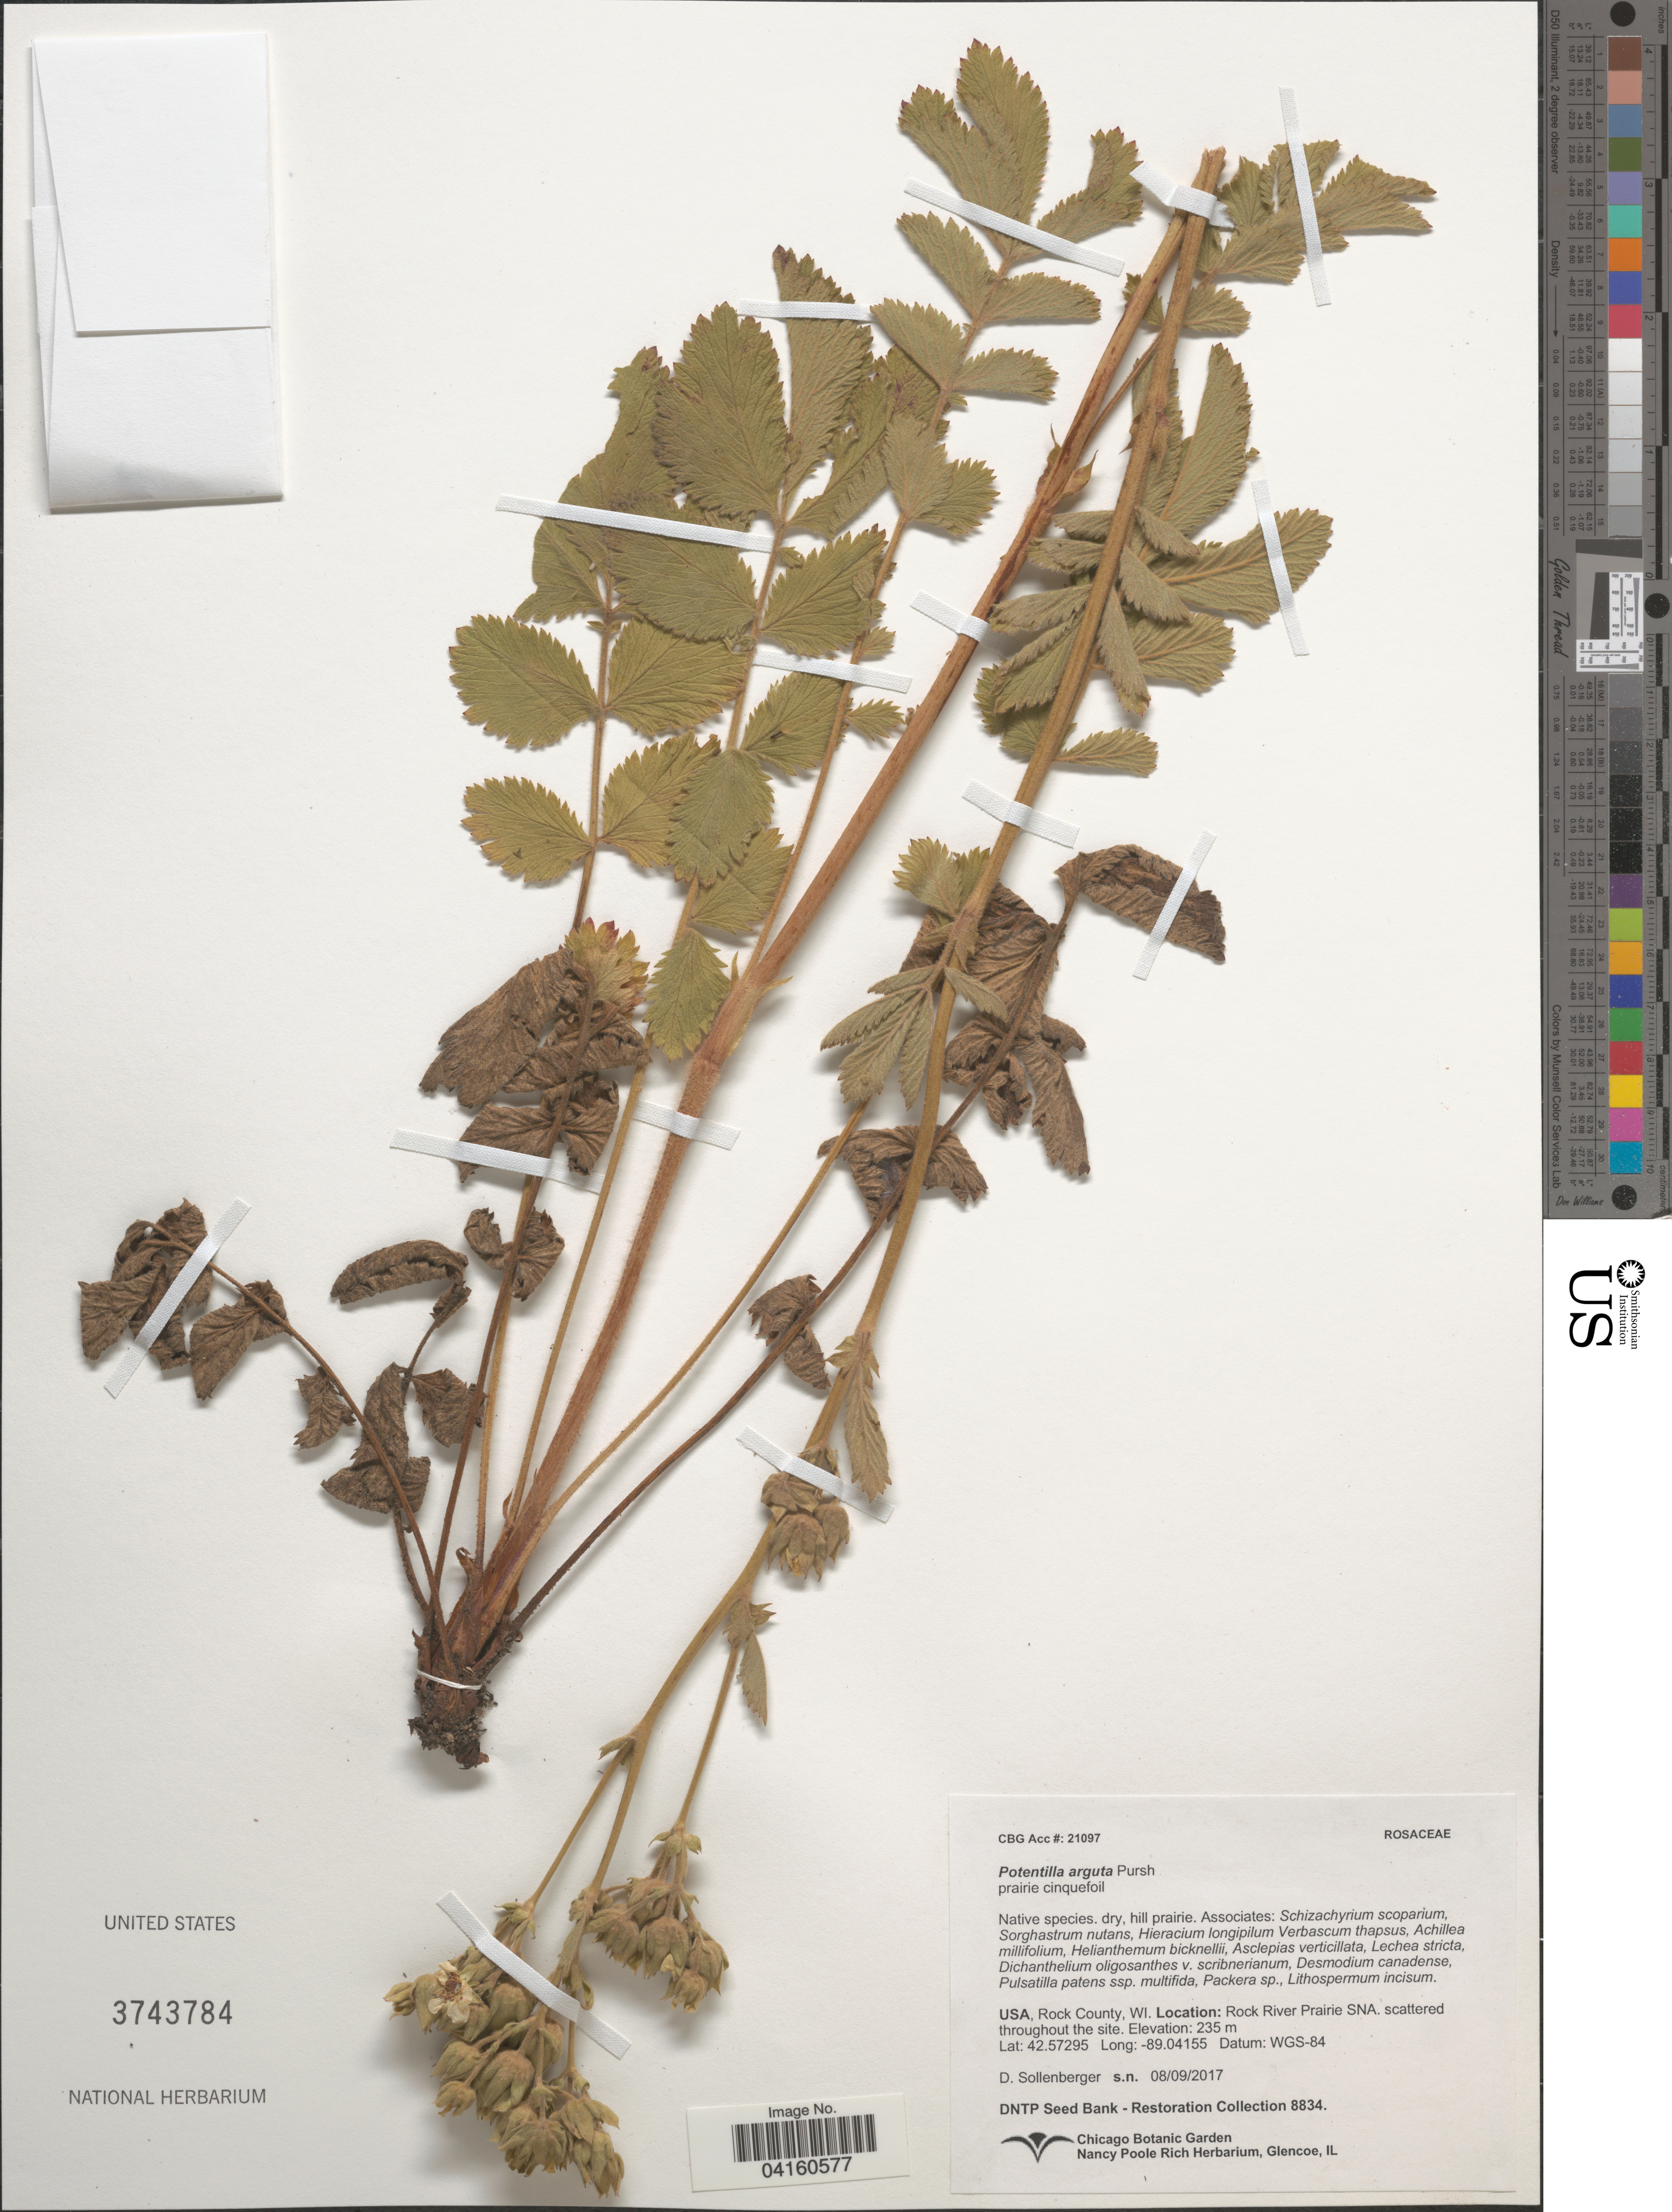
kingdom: Plantae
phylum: Tracheophyta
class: Magnoliopsida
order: Rosales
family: Rosaceae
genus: Drymocallis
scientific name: Drymocallis arguta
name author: (Pursh) Rydb.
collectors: D. Sollenberger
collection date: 2017-08-09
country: United States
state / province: Wisconsin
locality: Rock County. Rock River Prairie SNA.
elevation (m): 235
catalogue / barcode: US 3743784